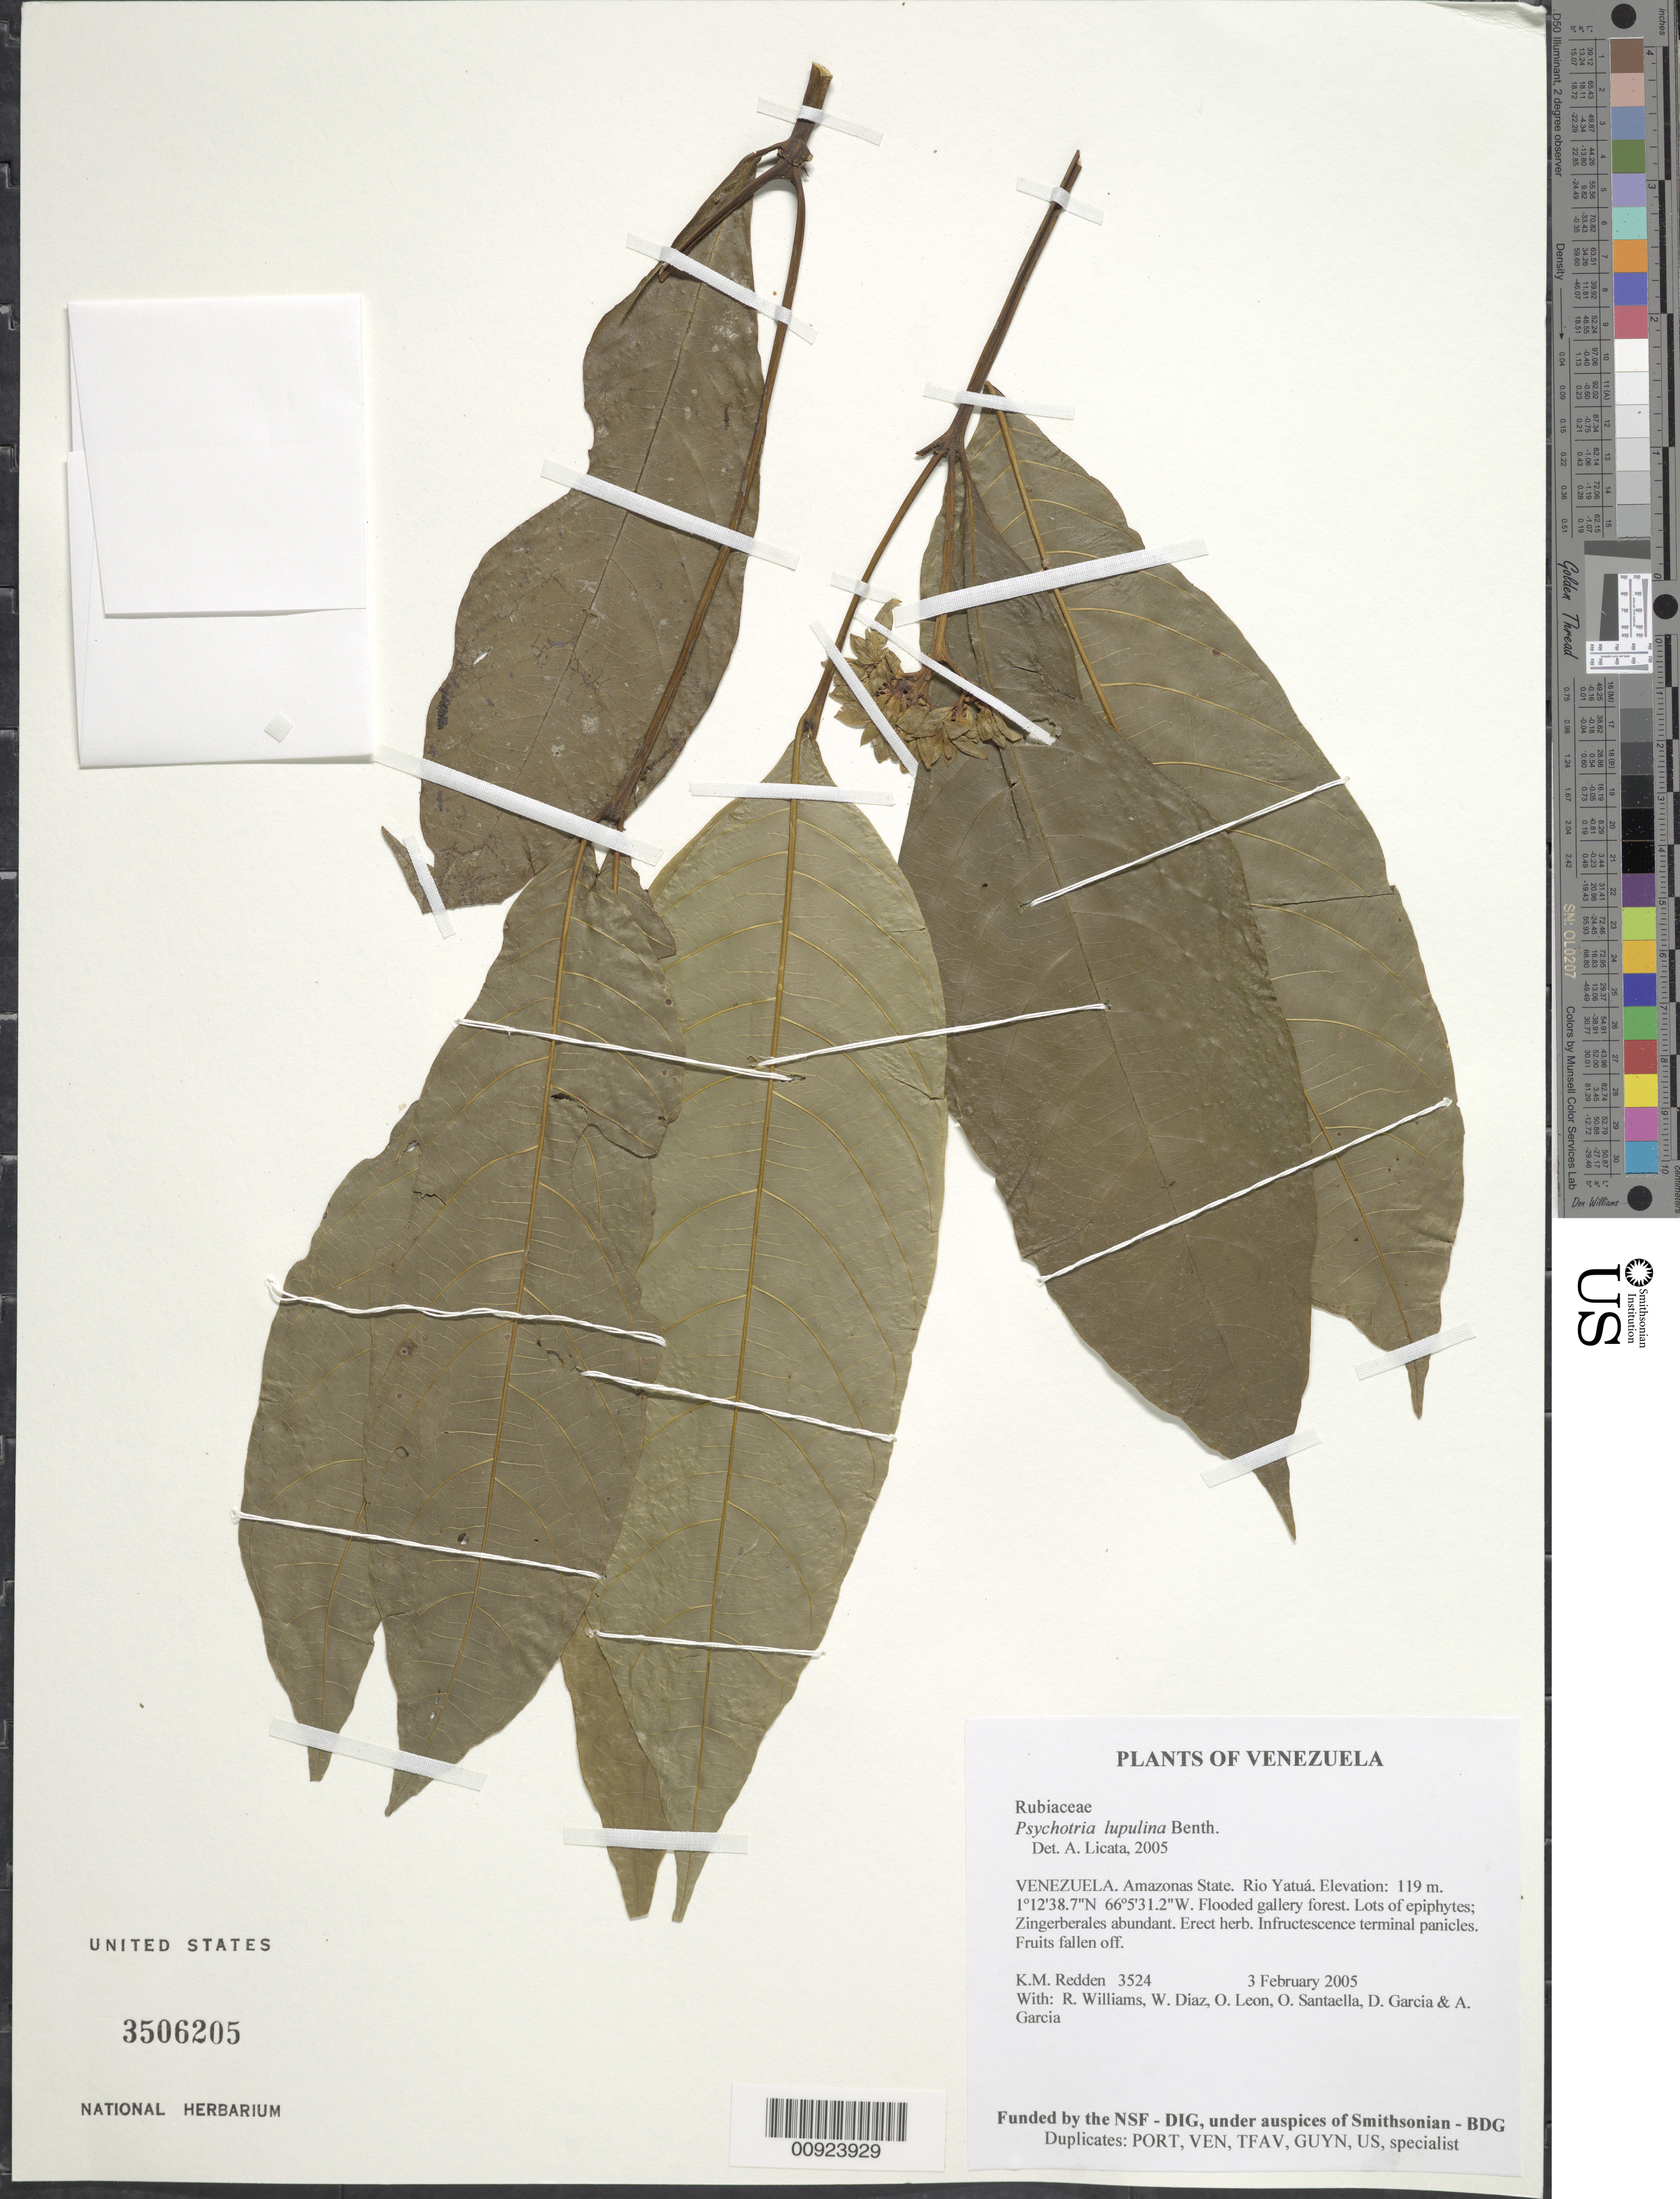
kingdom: Plantae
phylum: Tracheophyta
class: Magnoliopsida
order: Gentianales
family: Rubiaceae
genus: Psychotria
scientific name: Psychotria lupulina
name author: Benth.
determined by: Licata, A., (PORT), Univ. Nac. Exp. de los Llanos Ezequiel Zamora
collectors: K. M. Redden, R. Williams, W. Díaz P., O. León, O. Santaella, D. Garcia & A. Garcia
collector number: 3524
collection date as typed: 3 February 2005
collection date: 2005-02-03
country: Venezuela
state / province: Amazonas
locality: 15 - Rio Yatuá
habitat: Flooded gallery forest. Lots of epiphytes; Zingerberales abundant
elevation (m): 119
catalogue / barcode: US 3506205